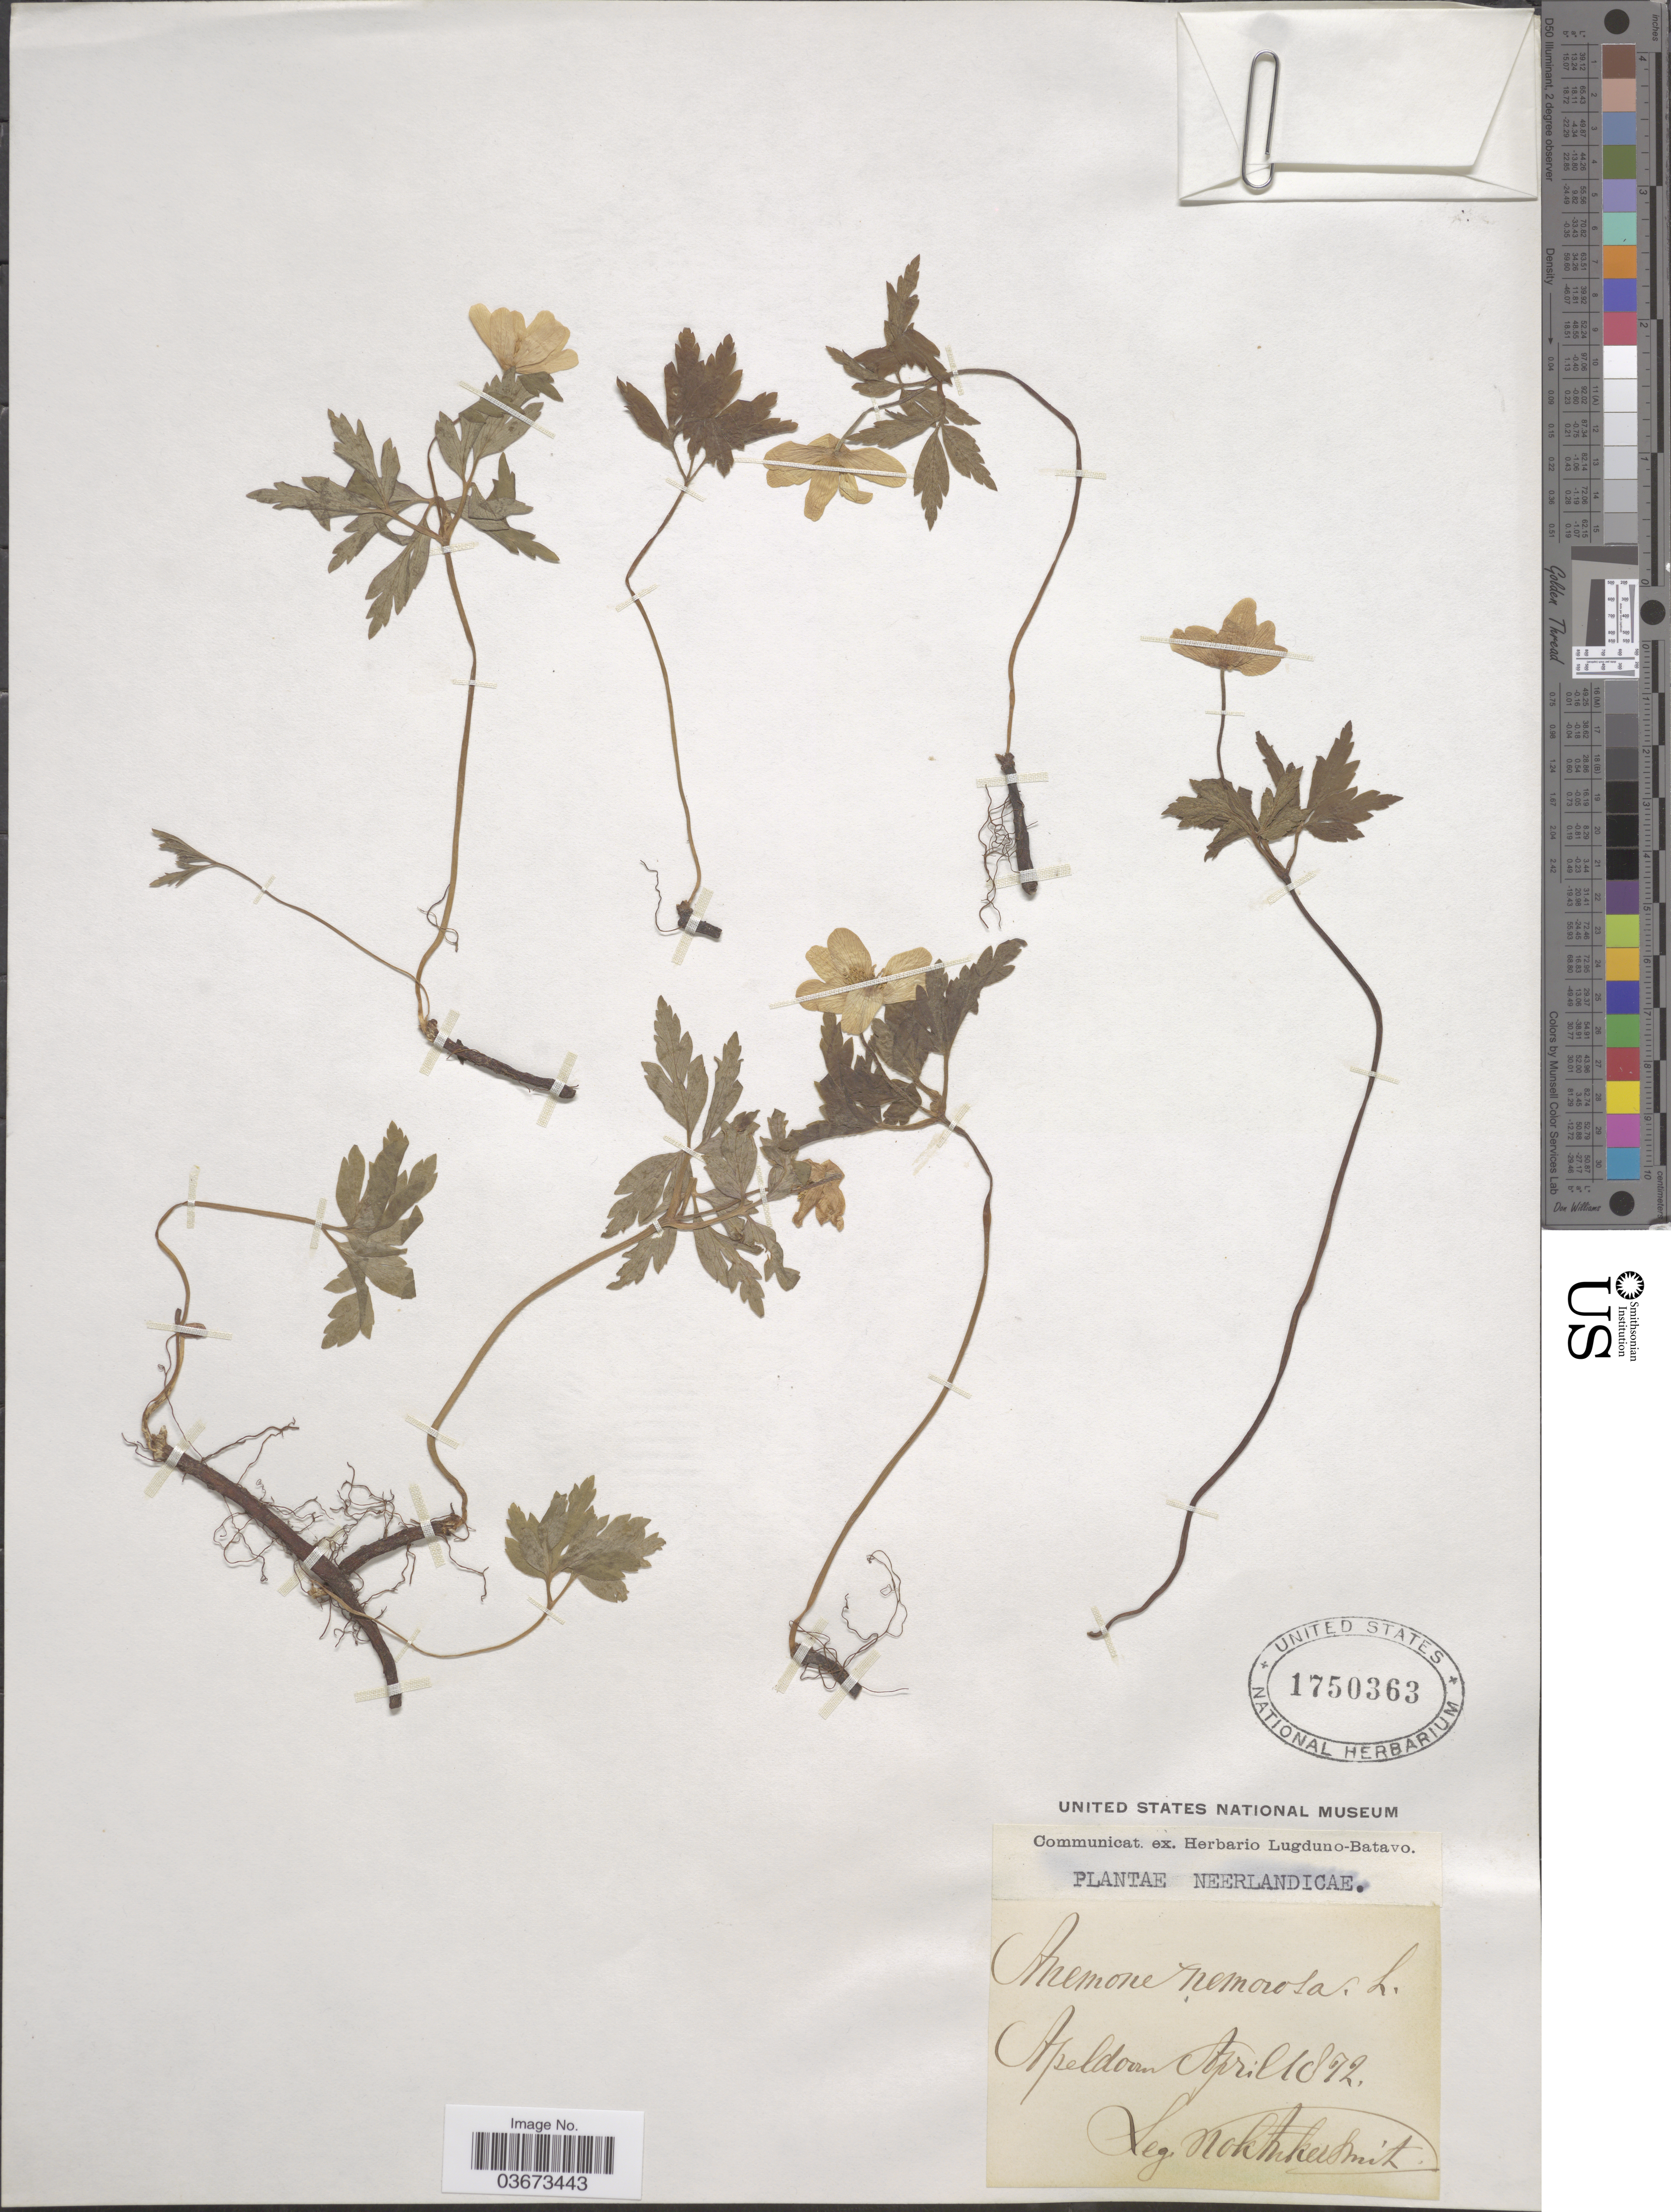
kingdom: Plantae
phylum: Tracheophyta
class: Magnoliopsida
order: Ranunculales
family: Ranunculaceae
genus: Anemone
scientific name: Anemone nemorosa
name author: L.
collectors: Kok Ankersmit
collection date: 1872-04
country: Netherlands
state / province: Gelderland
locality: Apeldoorn.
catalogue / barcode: US 1750363